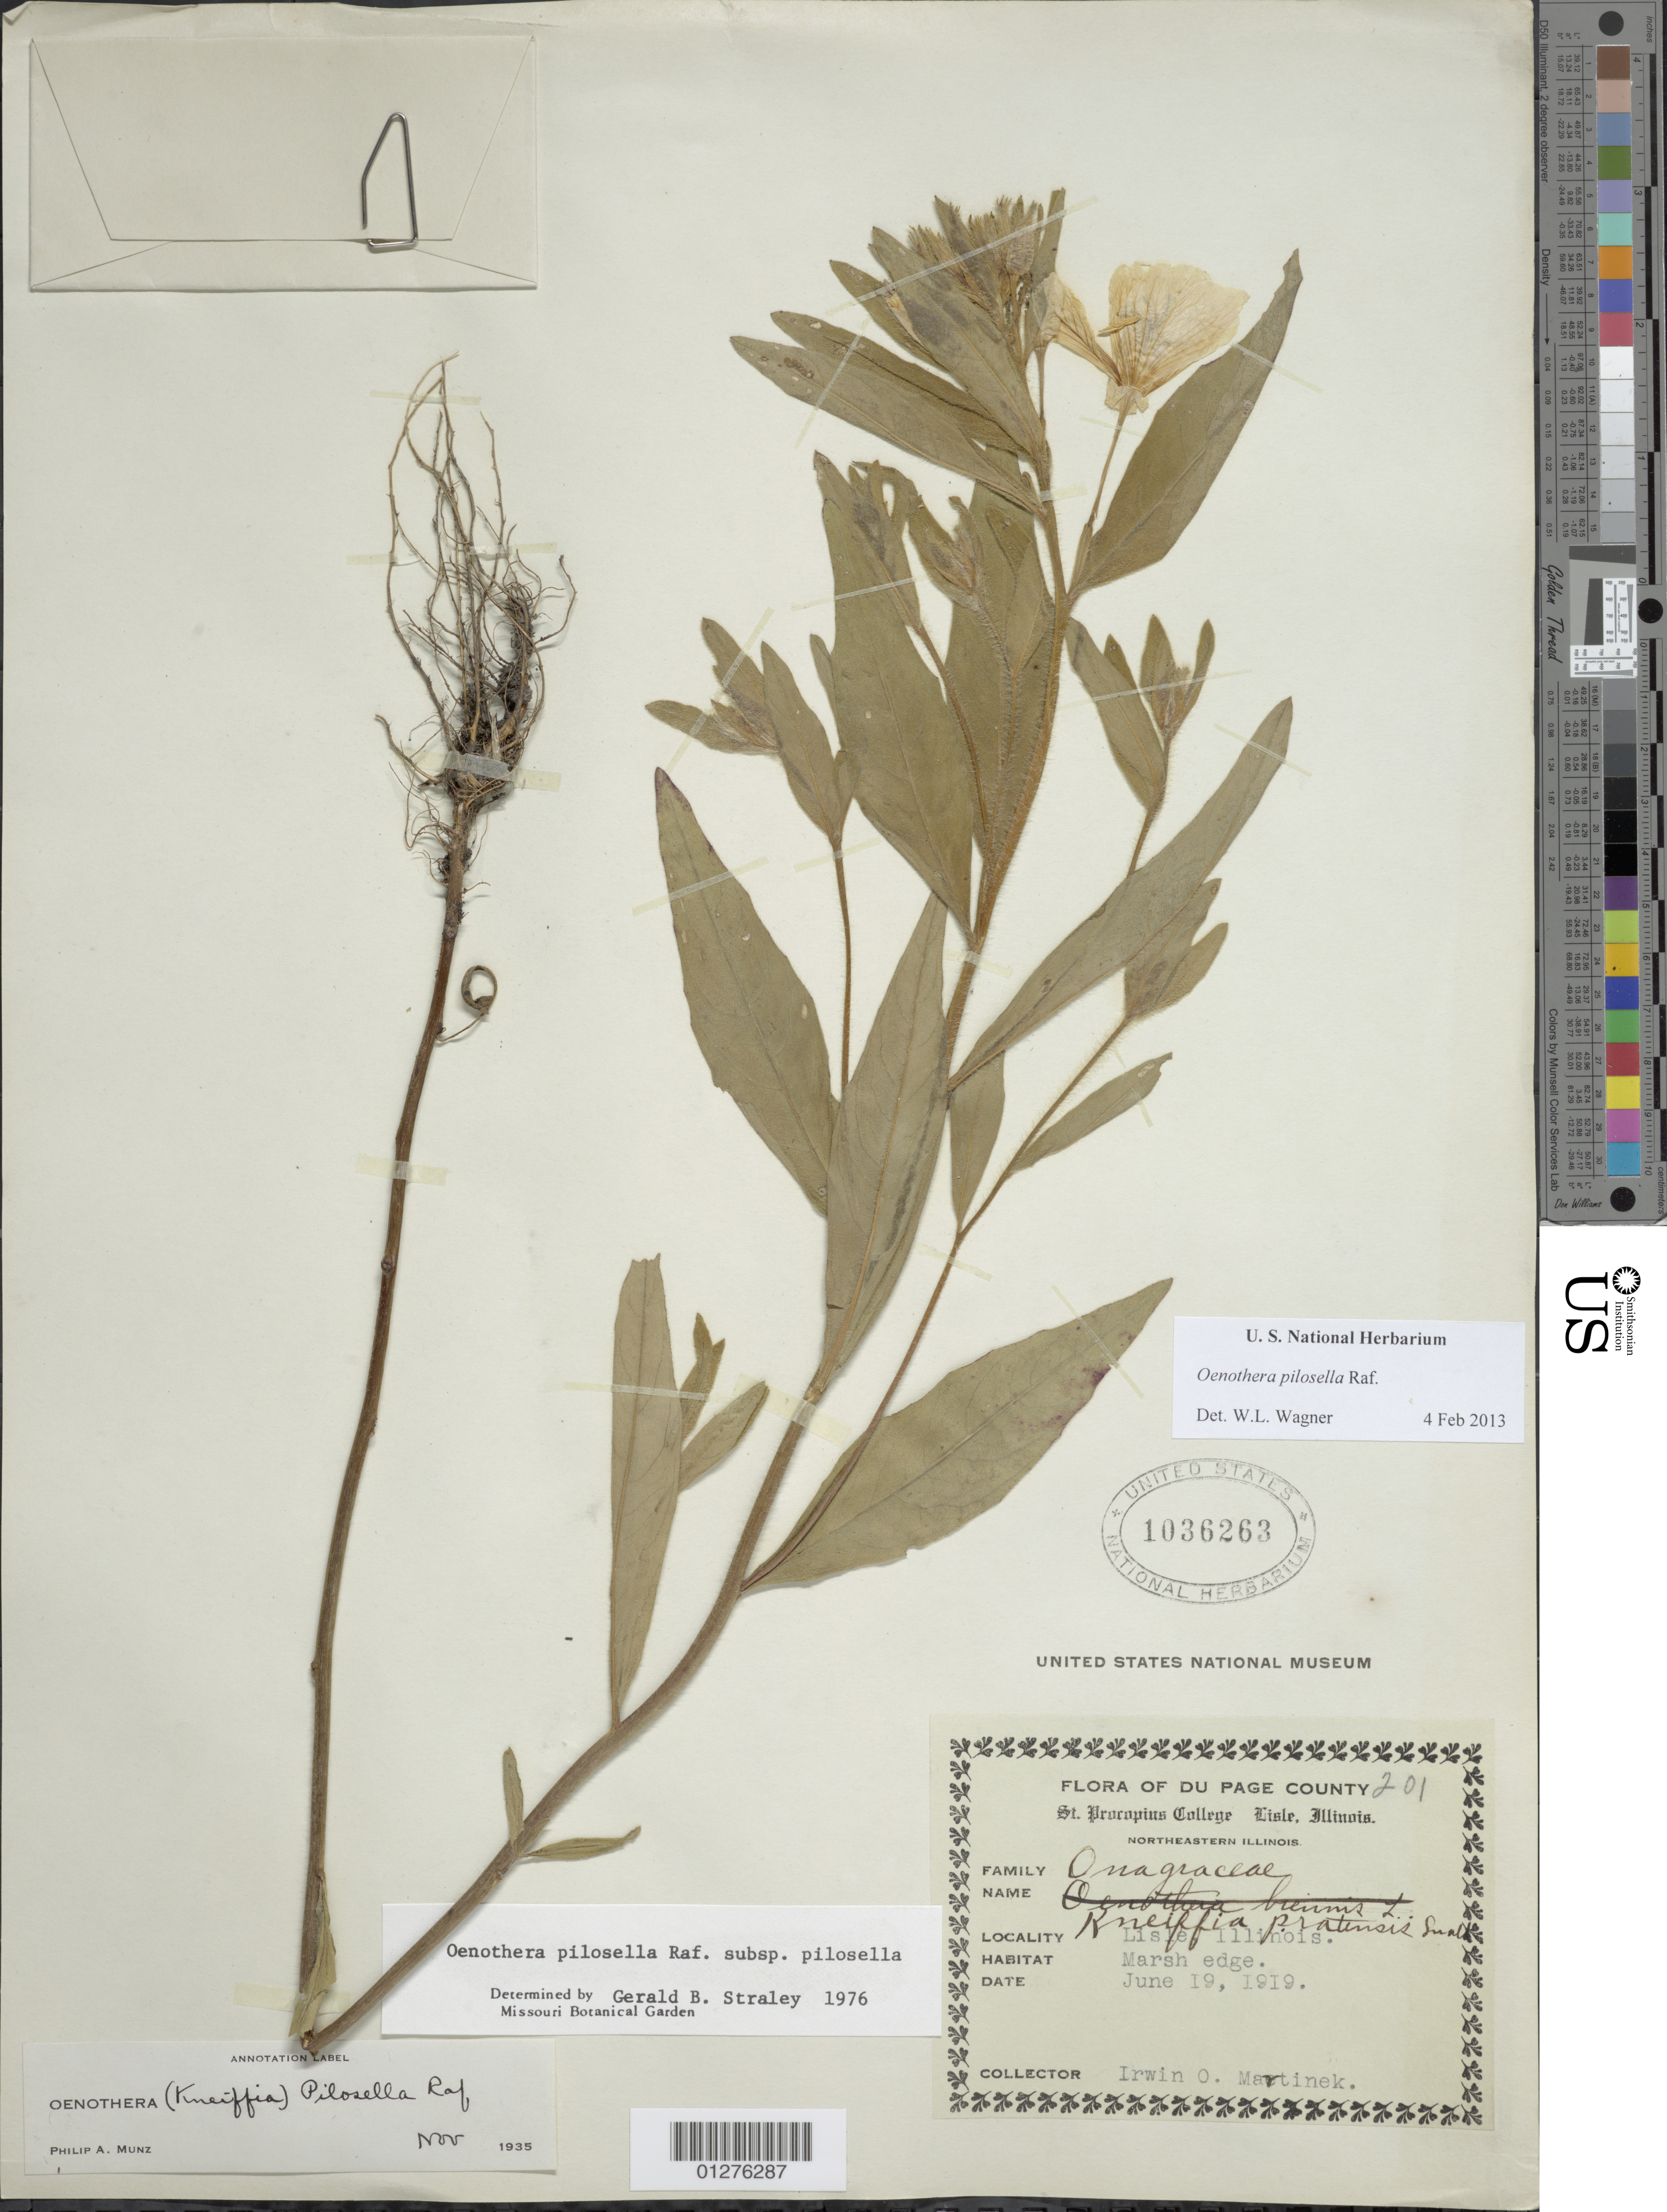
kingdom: Plantae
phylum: Tracheophyta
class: Magnoliopsida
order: Myrtales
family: Onagraceae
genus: Oenothera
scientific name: Oenothera pilosella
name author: Raf.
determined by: Wagner, W. L., (BOT), Smithsonian Institution - National Museum of Natural History (UNITED STATES)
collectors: I. Martinek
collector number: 201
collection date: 1919-06-19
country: United States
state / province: Illinois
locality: Northeastern Illinois, Lisle.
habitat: Marsh edge.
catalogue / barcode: US 1036263